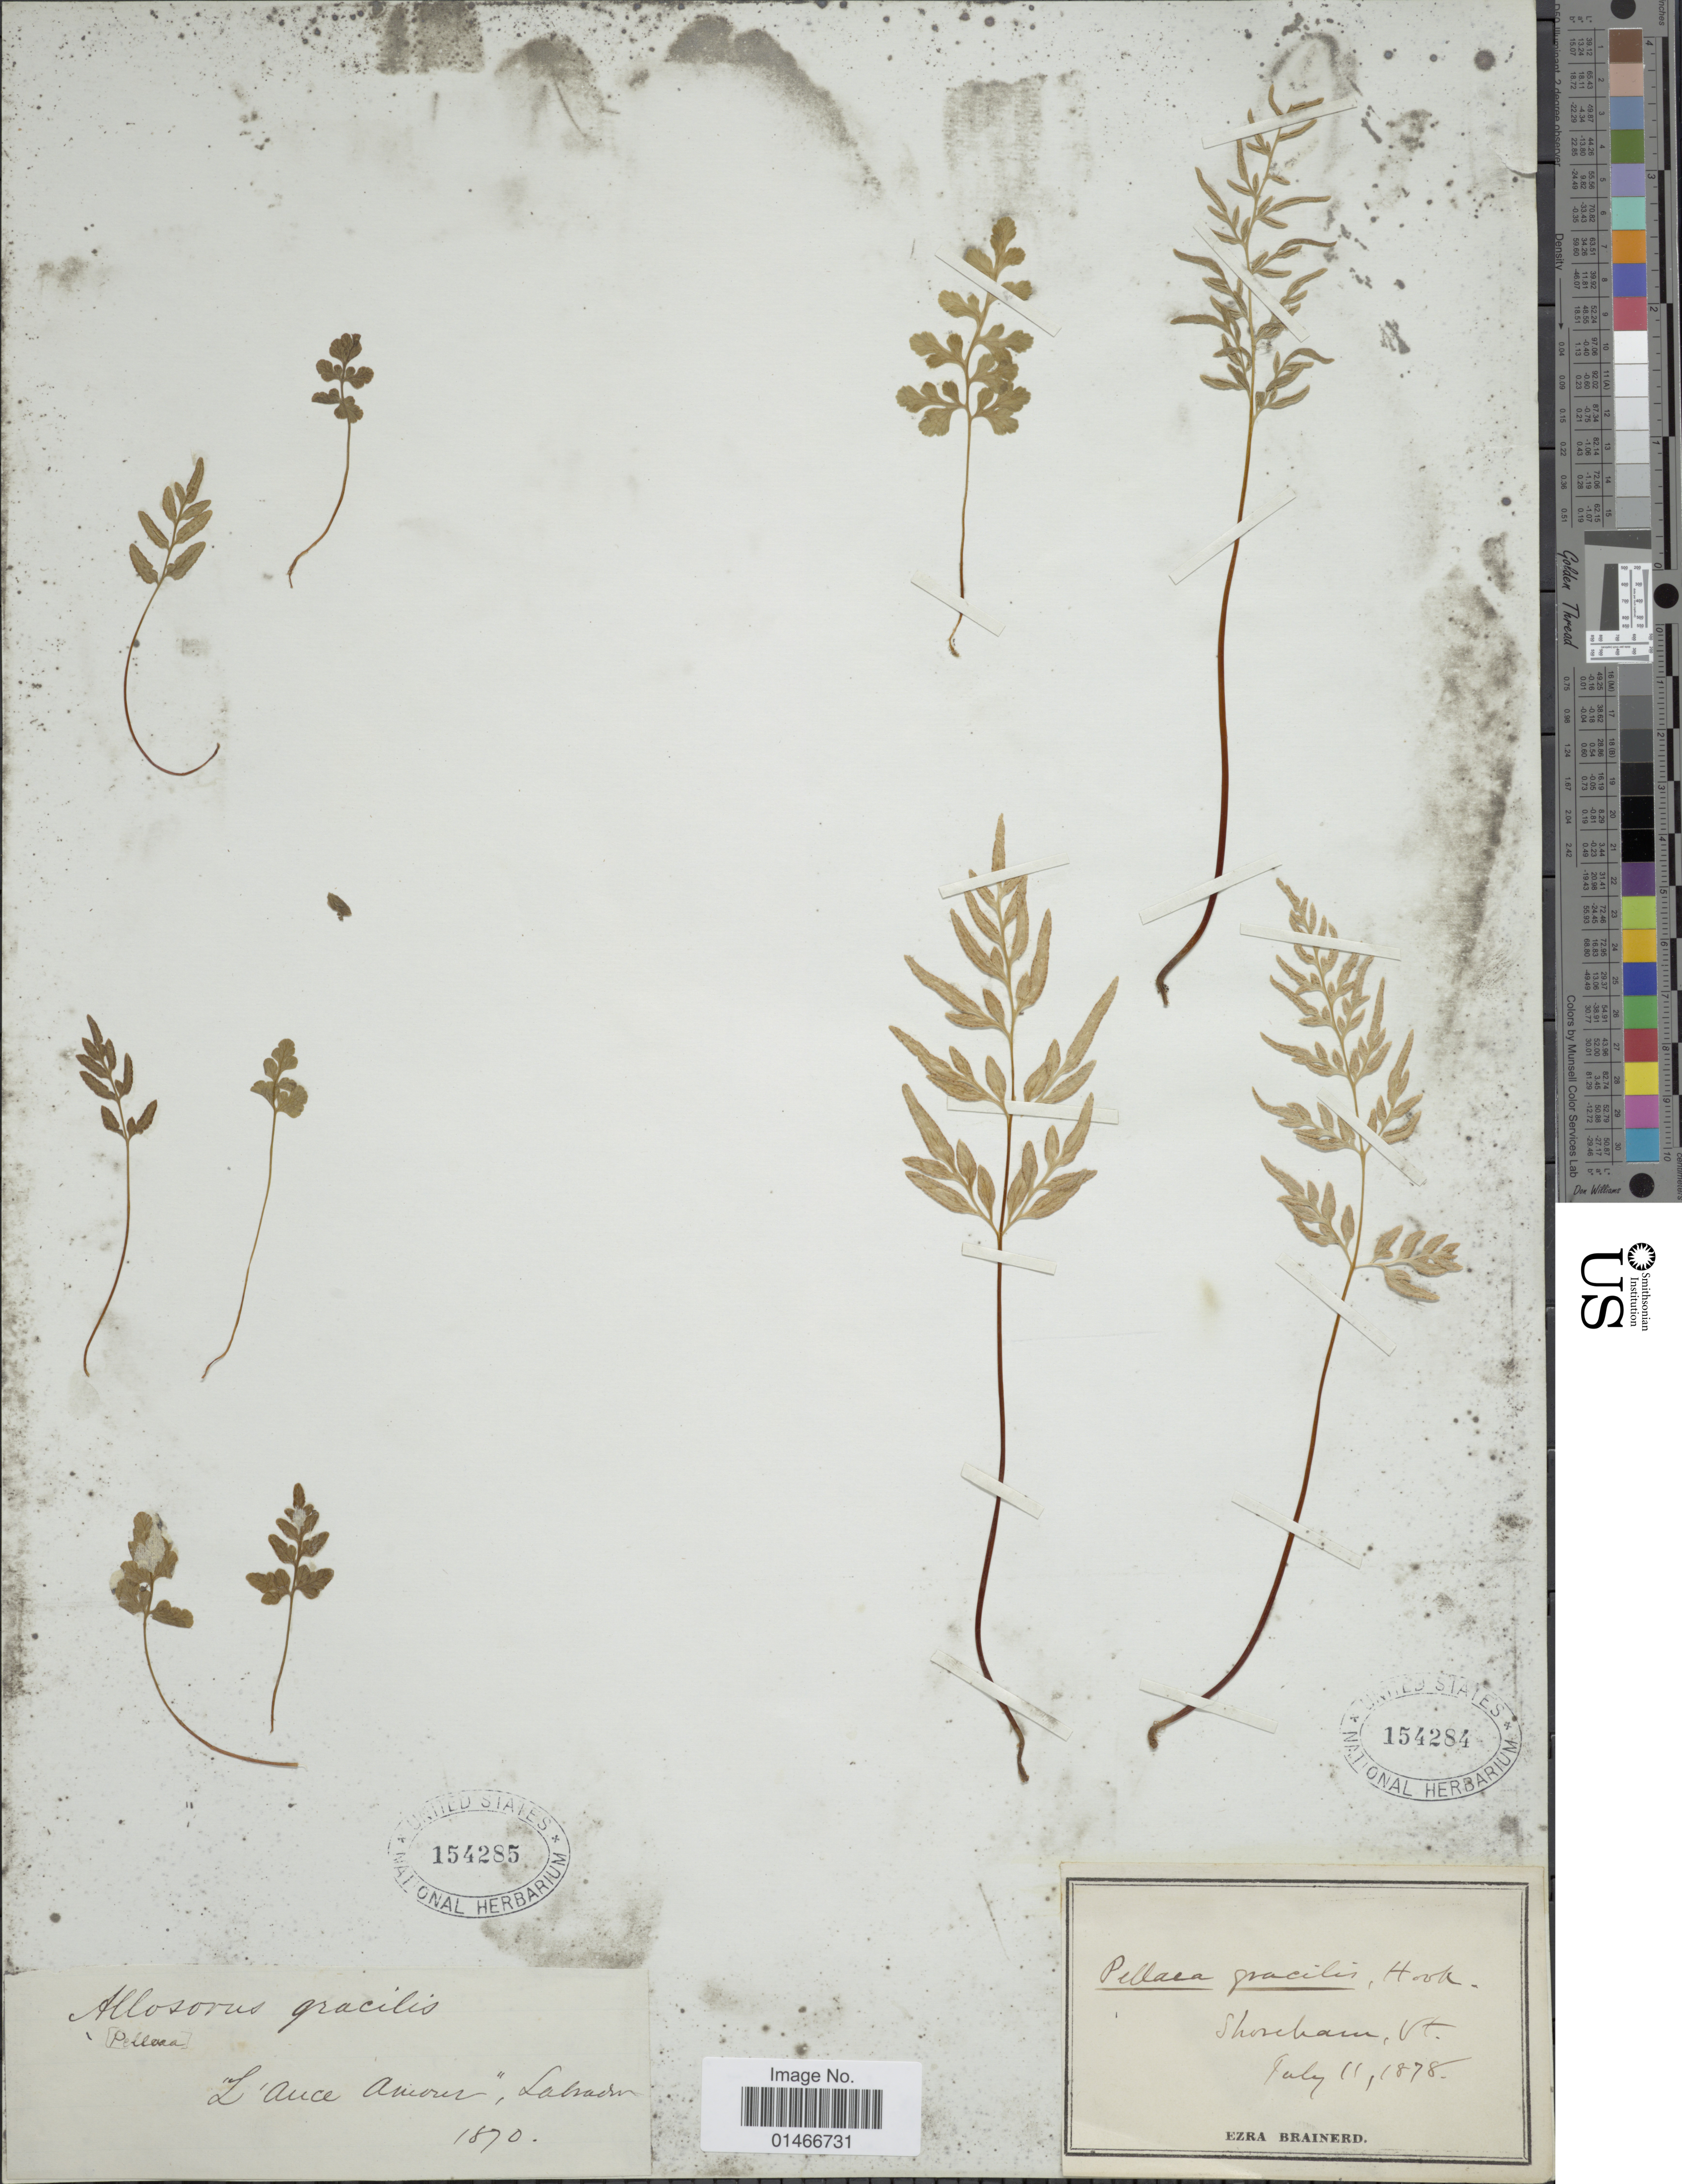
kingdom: Plantae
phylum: Tracheophyta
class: Polypodiopsida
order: Polypodiales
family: Pteridaceae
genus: Cryptogramma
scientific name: Cryptogramma stelleri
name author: (S.G. Gmel.) Prantl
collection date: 1870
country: Canada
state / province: Newfoundland and Labrador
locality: L' Auce Amerer, Labrador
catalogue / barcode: US 154285